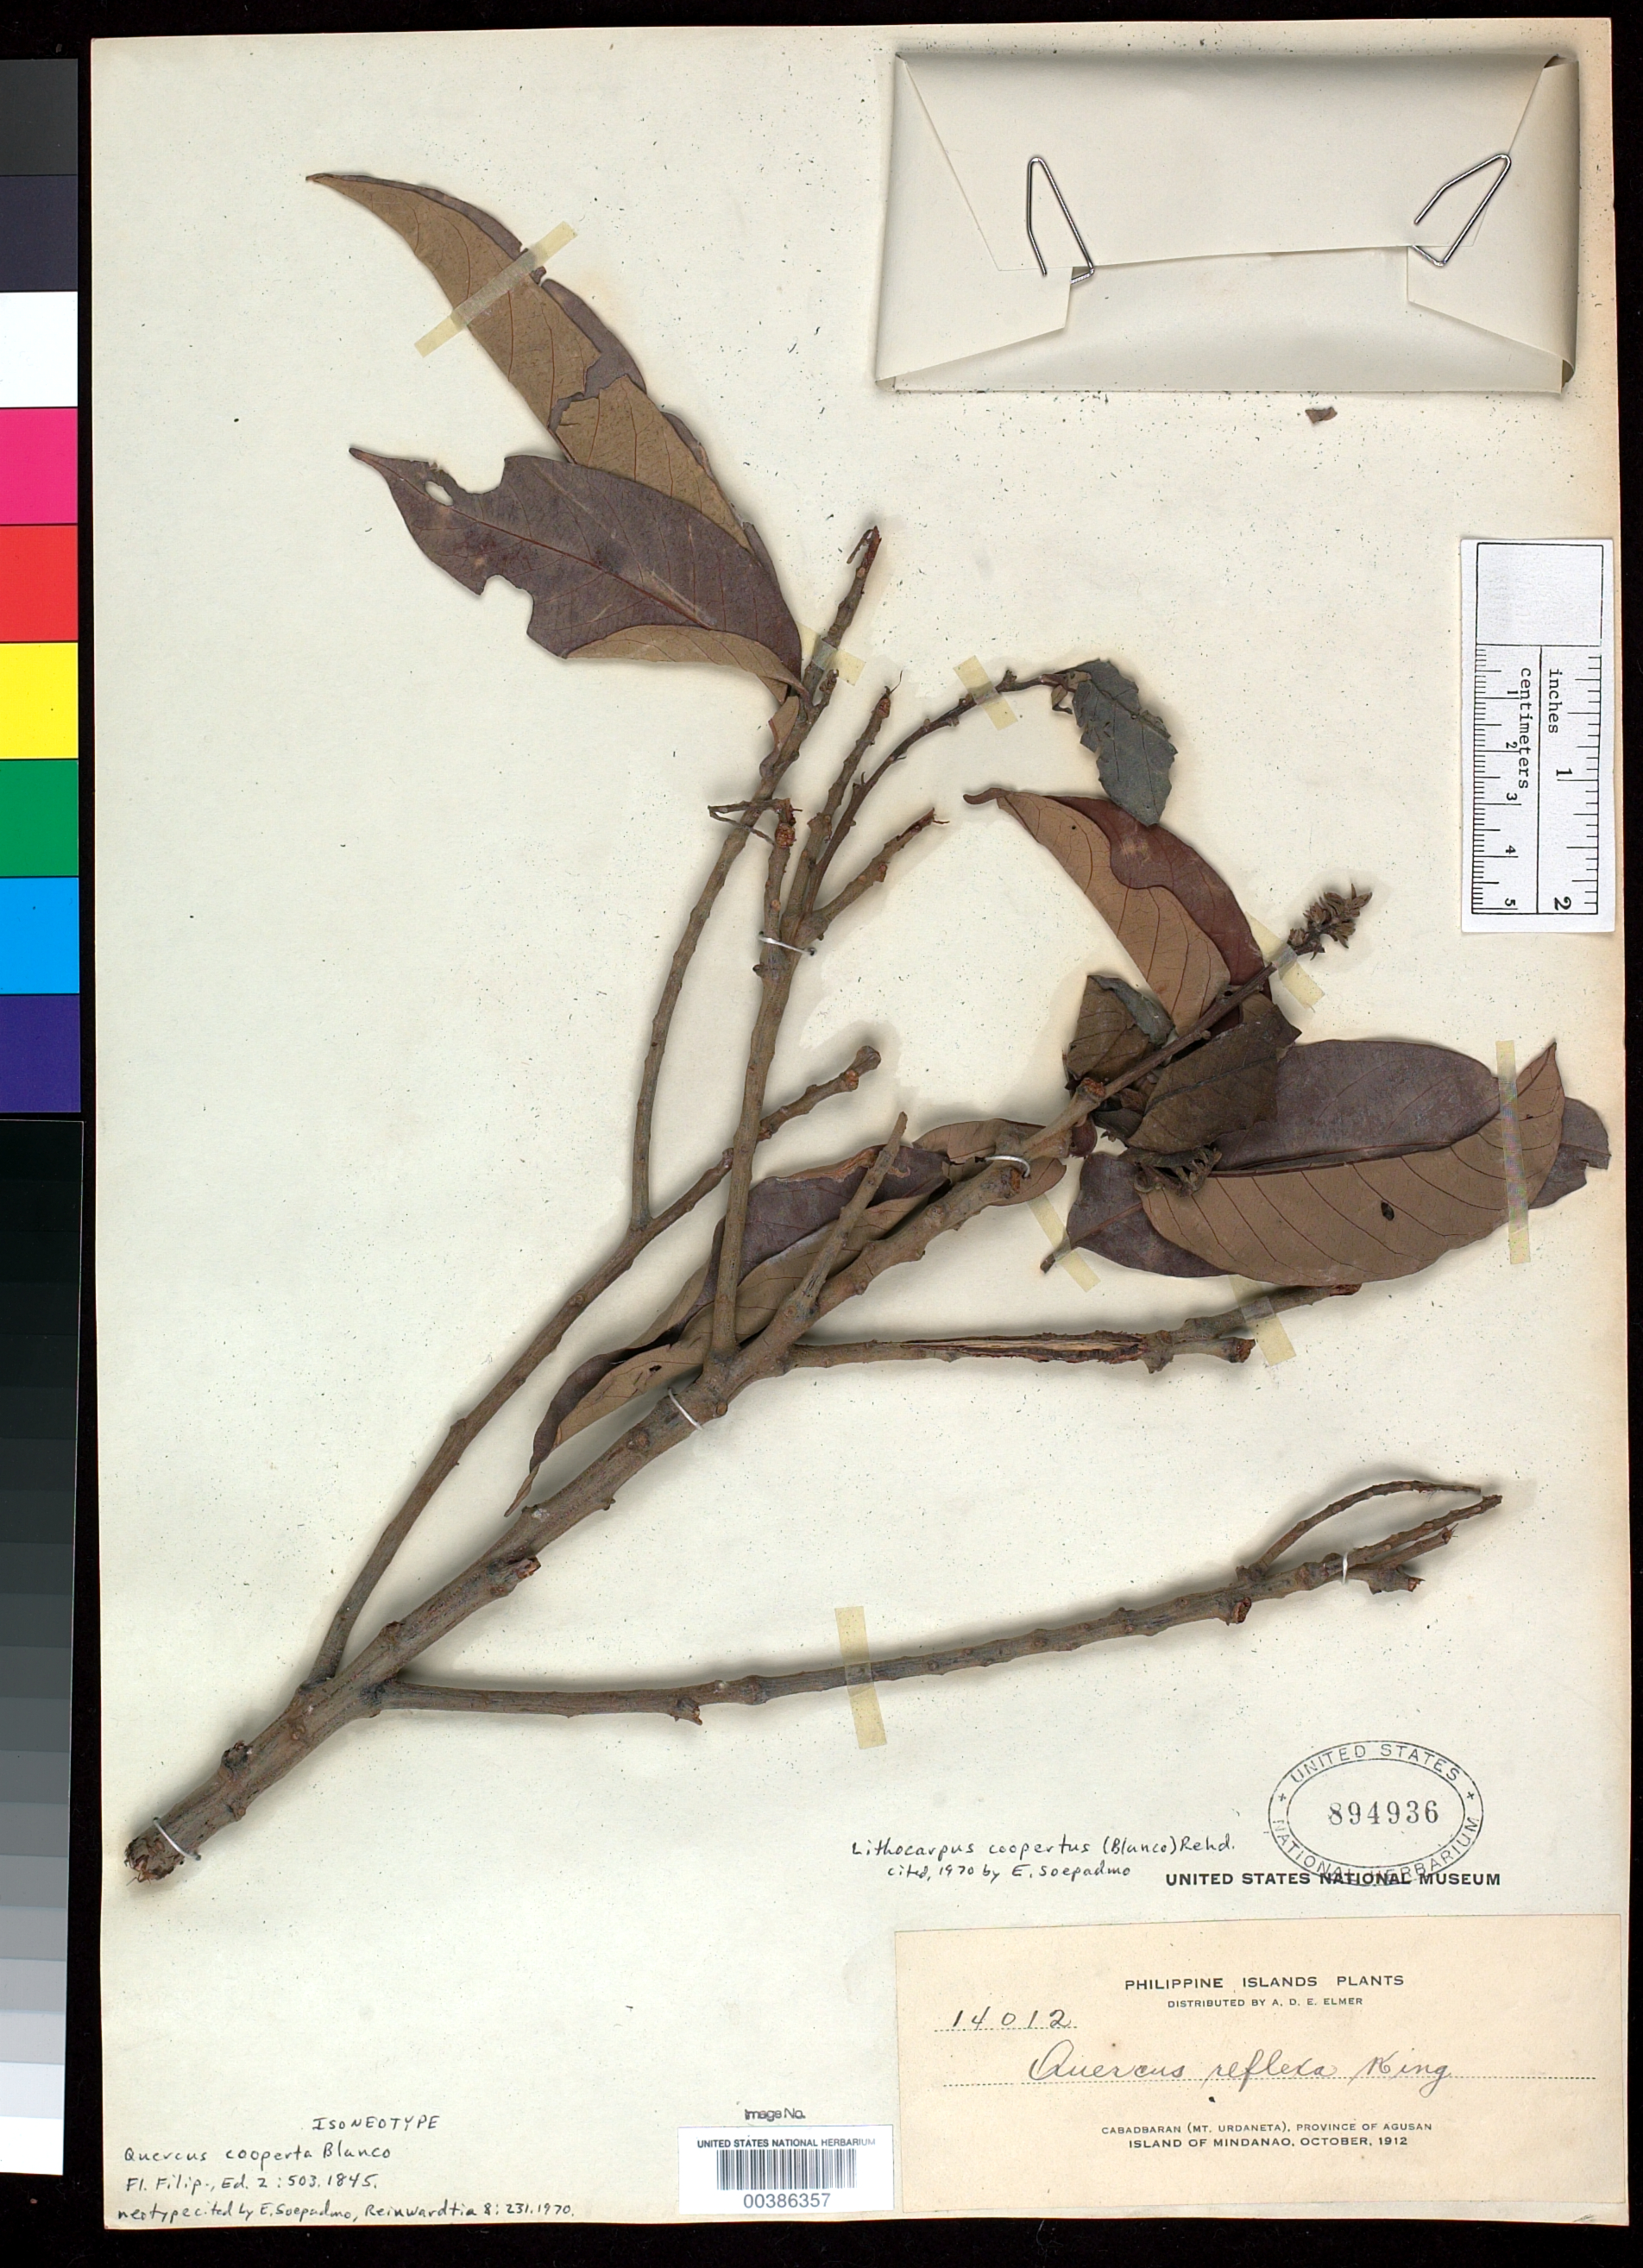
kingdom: Plantae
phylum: Tracheophyta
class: Magnoliopsida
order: Fagales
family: Fagaceae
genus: Quercus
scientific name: Quercus cooperta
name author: Blanco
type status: Isoneotype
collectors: A. D. E. Elmer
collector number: Elmer 14012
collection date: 1912-10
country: Philippines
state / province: Caraga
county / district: Agusan del Norte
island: Mindanao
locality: Cabadbaran (Mt. Urdaneta), Province of Agusan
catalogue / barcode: US 894936